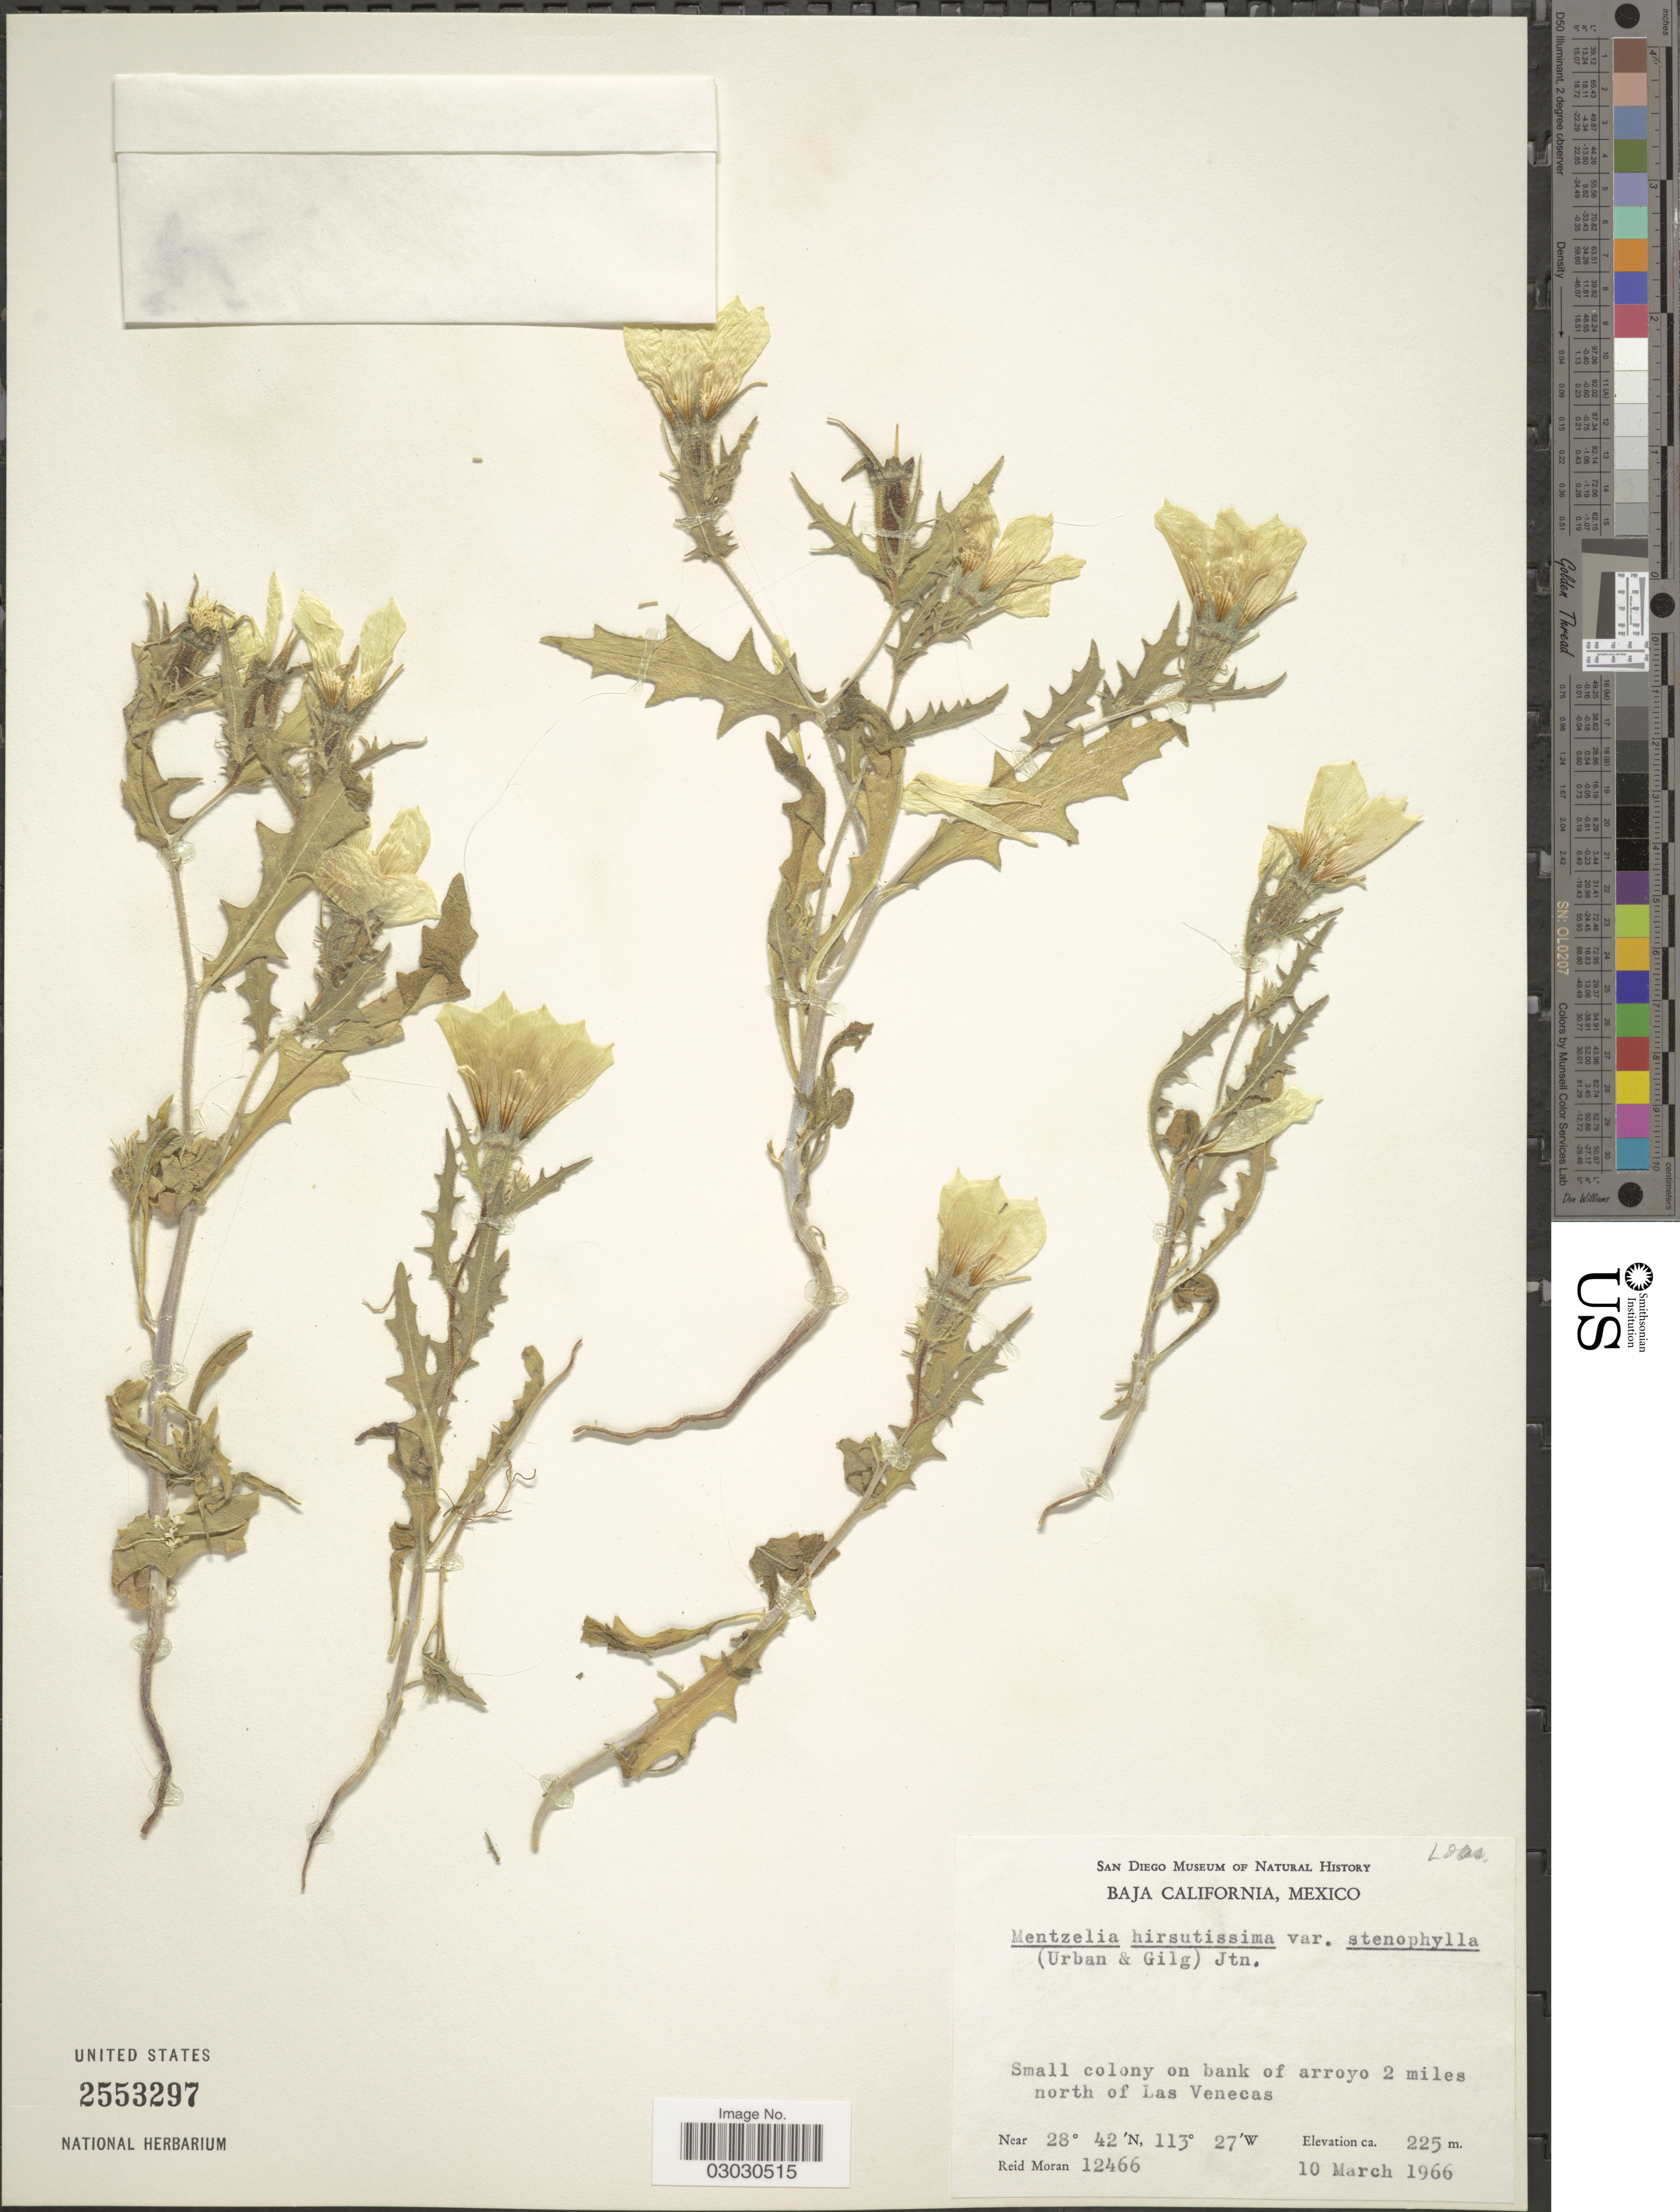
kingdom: Plantae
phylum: Tracheophyta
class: Magnoliopsida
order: Cornales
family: Loasaceae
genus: Mentzelia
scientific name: Mentzelia hirsutissima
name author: S. Watson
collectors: R. Moran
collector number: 12466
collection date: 1966-03-10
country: Mexico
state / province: Baja California Norte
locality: Small colony on bank of arroyo 2 miles north of Las Venecas.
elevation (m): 225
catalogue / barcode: US 2553297